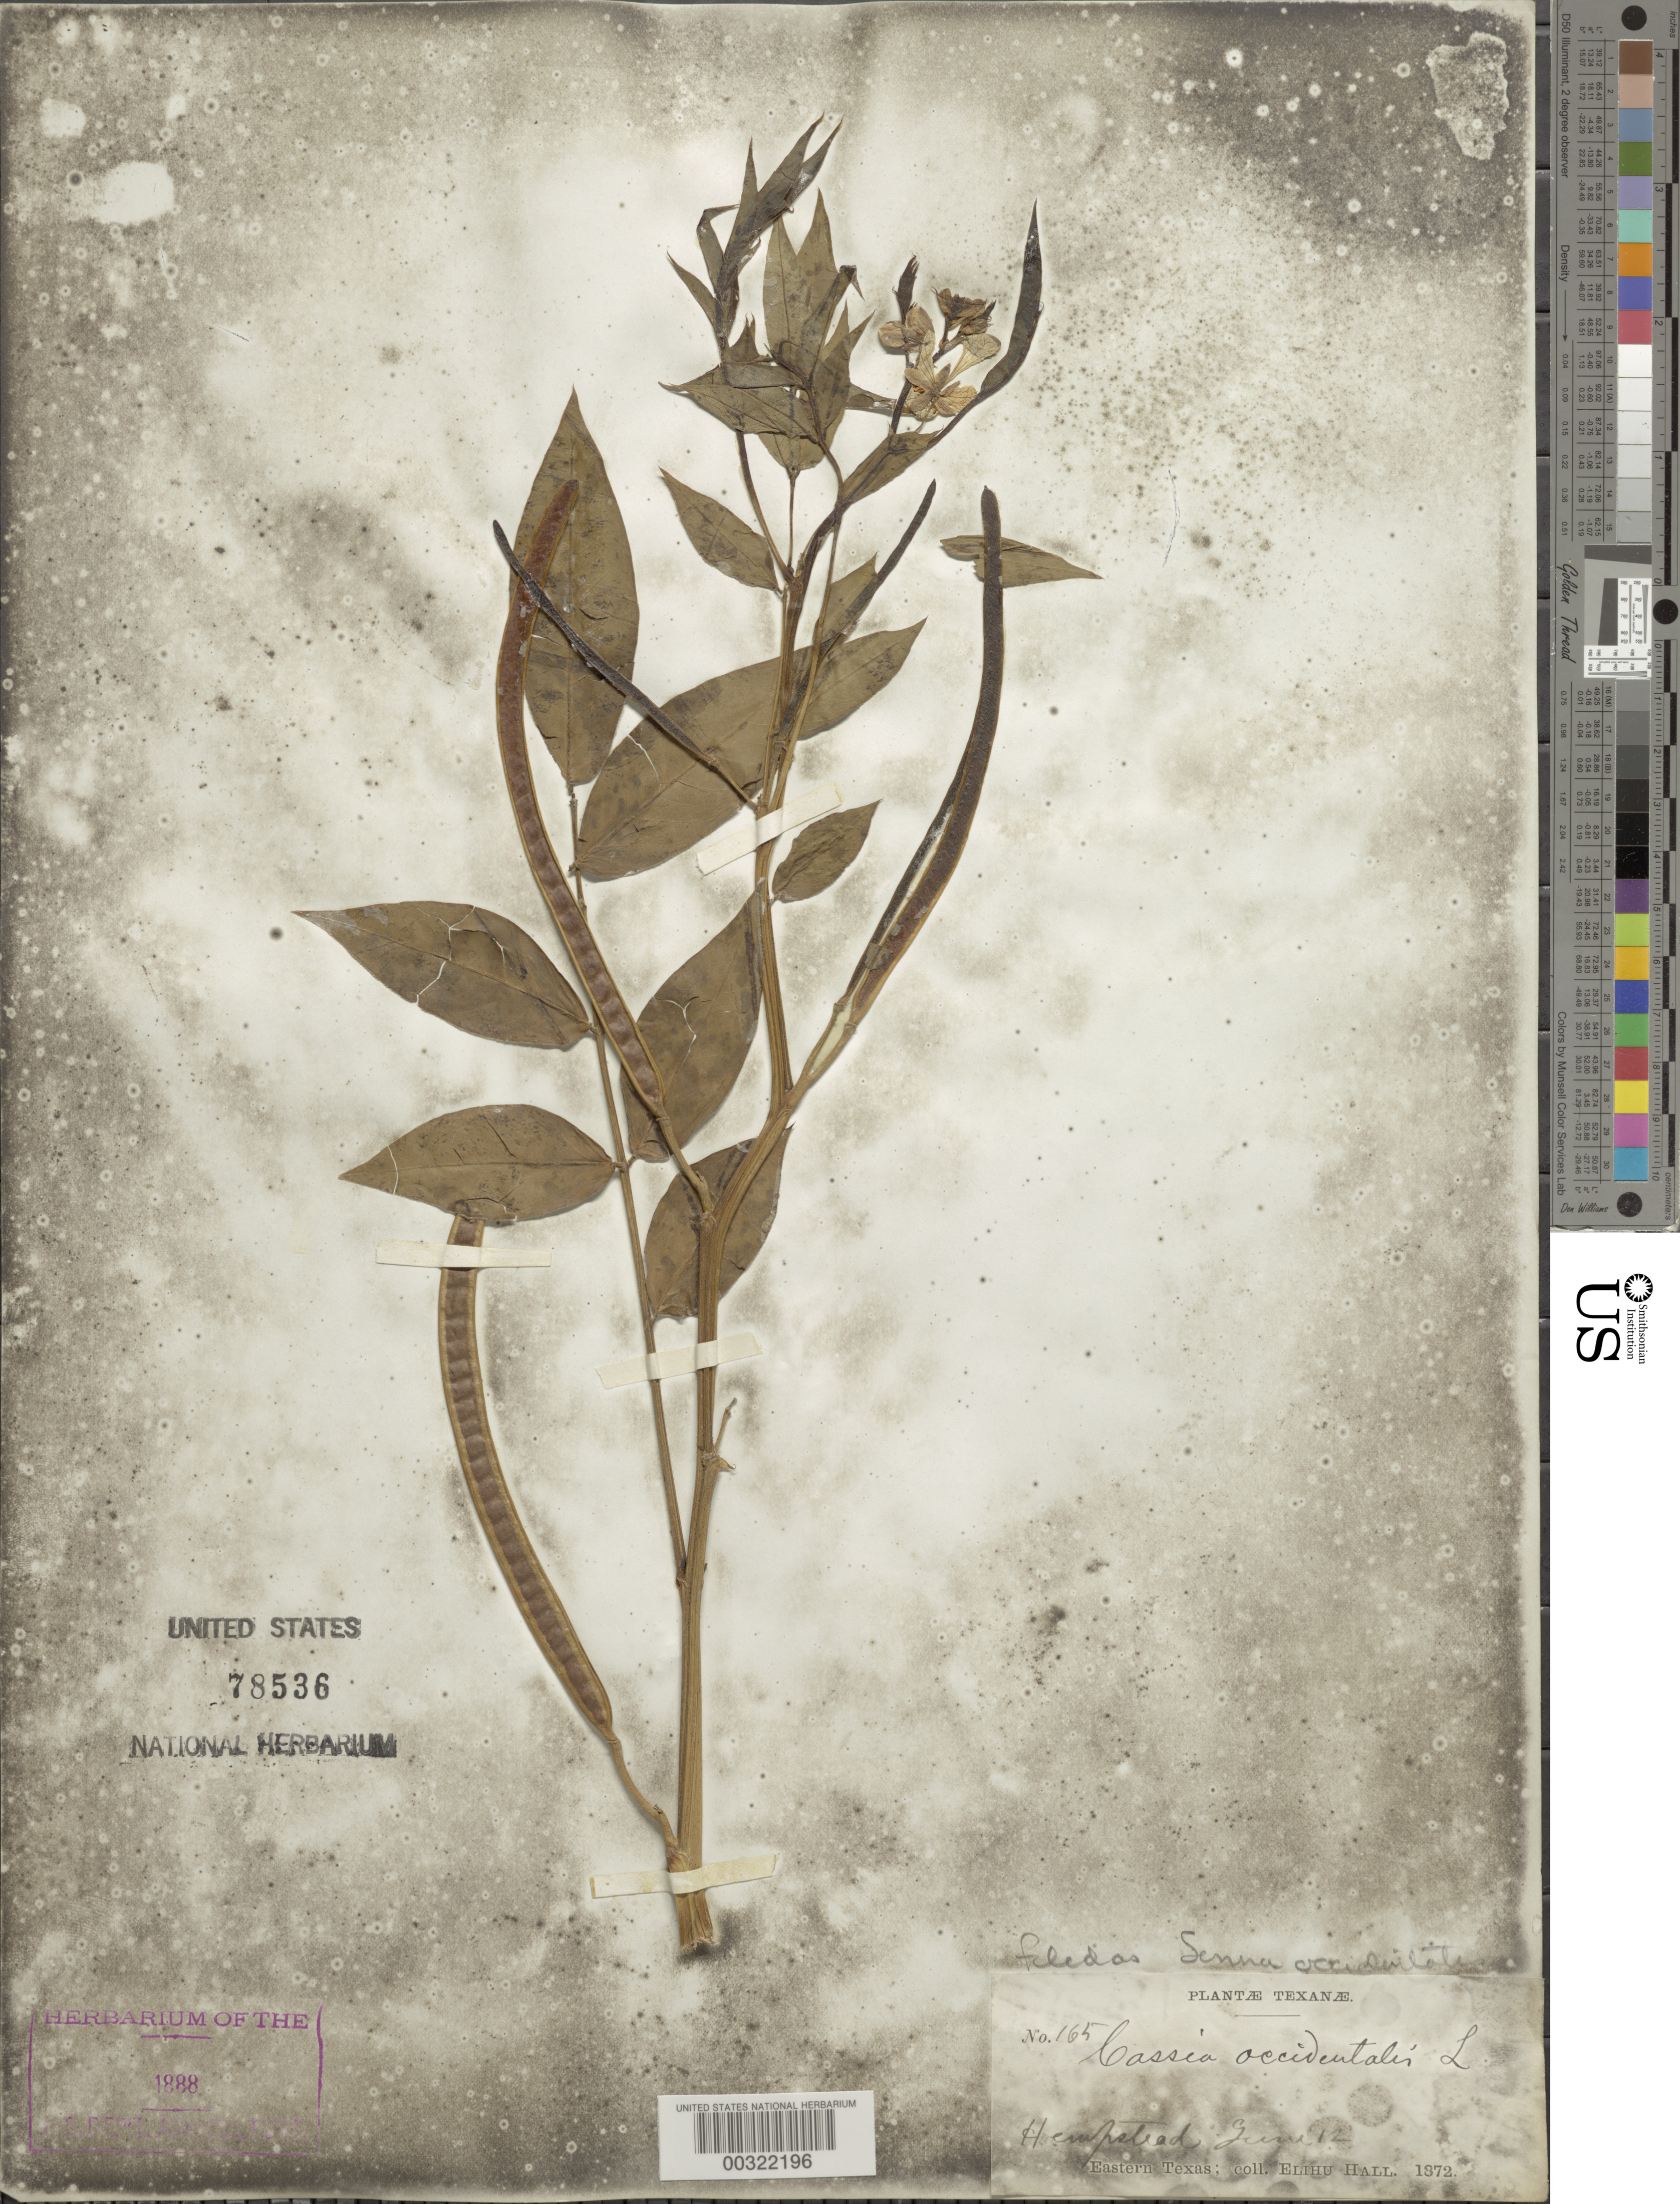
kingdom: Plantae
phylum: Tracheophyta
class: Magnoliopsida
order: Fabales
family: Fabaceae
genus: Senna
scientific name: Senna occidentalis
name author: (L.) Link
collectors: E. Hall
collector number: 165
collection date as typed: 12 Jun 1872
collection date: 1872-06-12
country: United States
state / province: Texas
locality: Hempstead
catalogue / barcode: US 78536